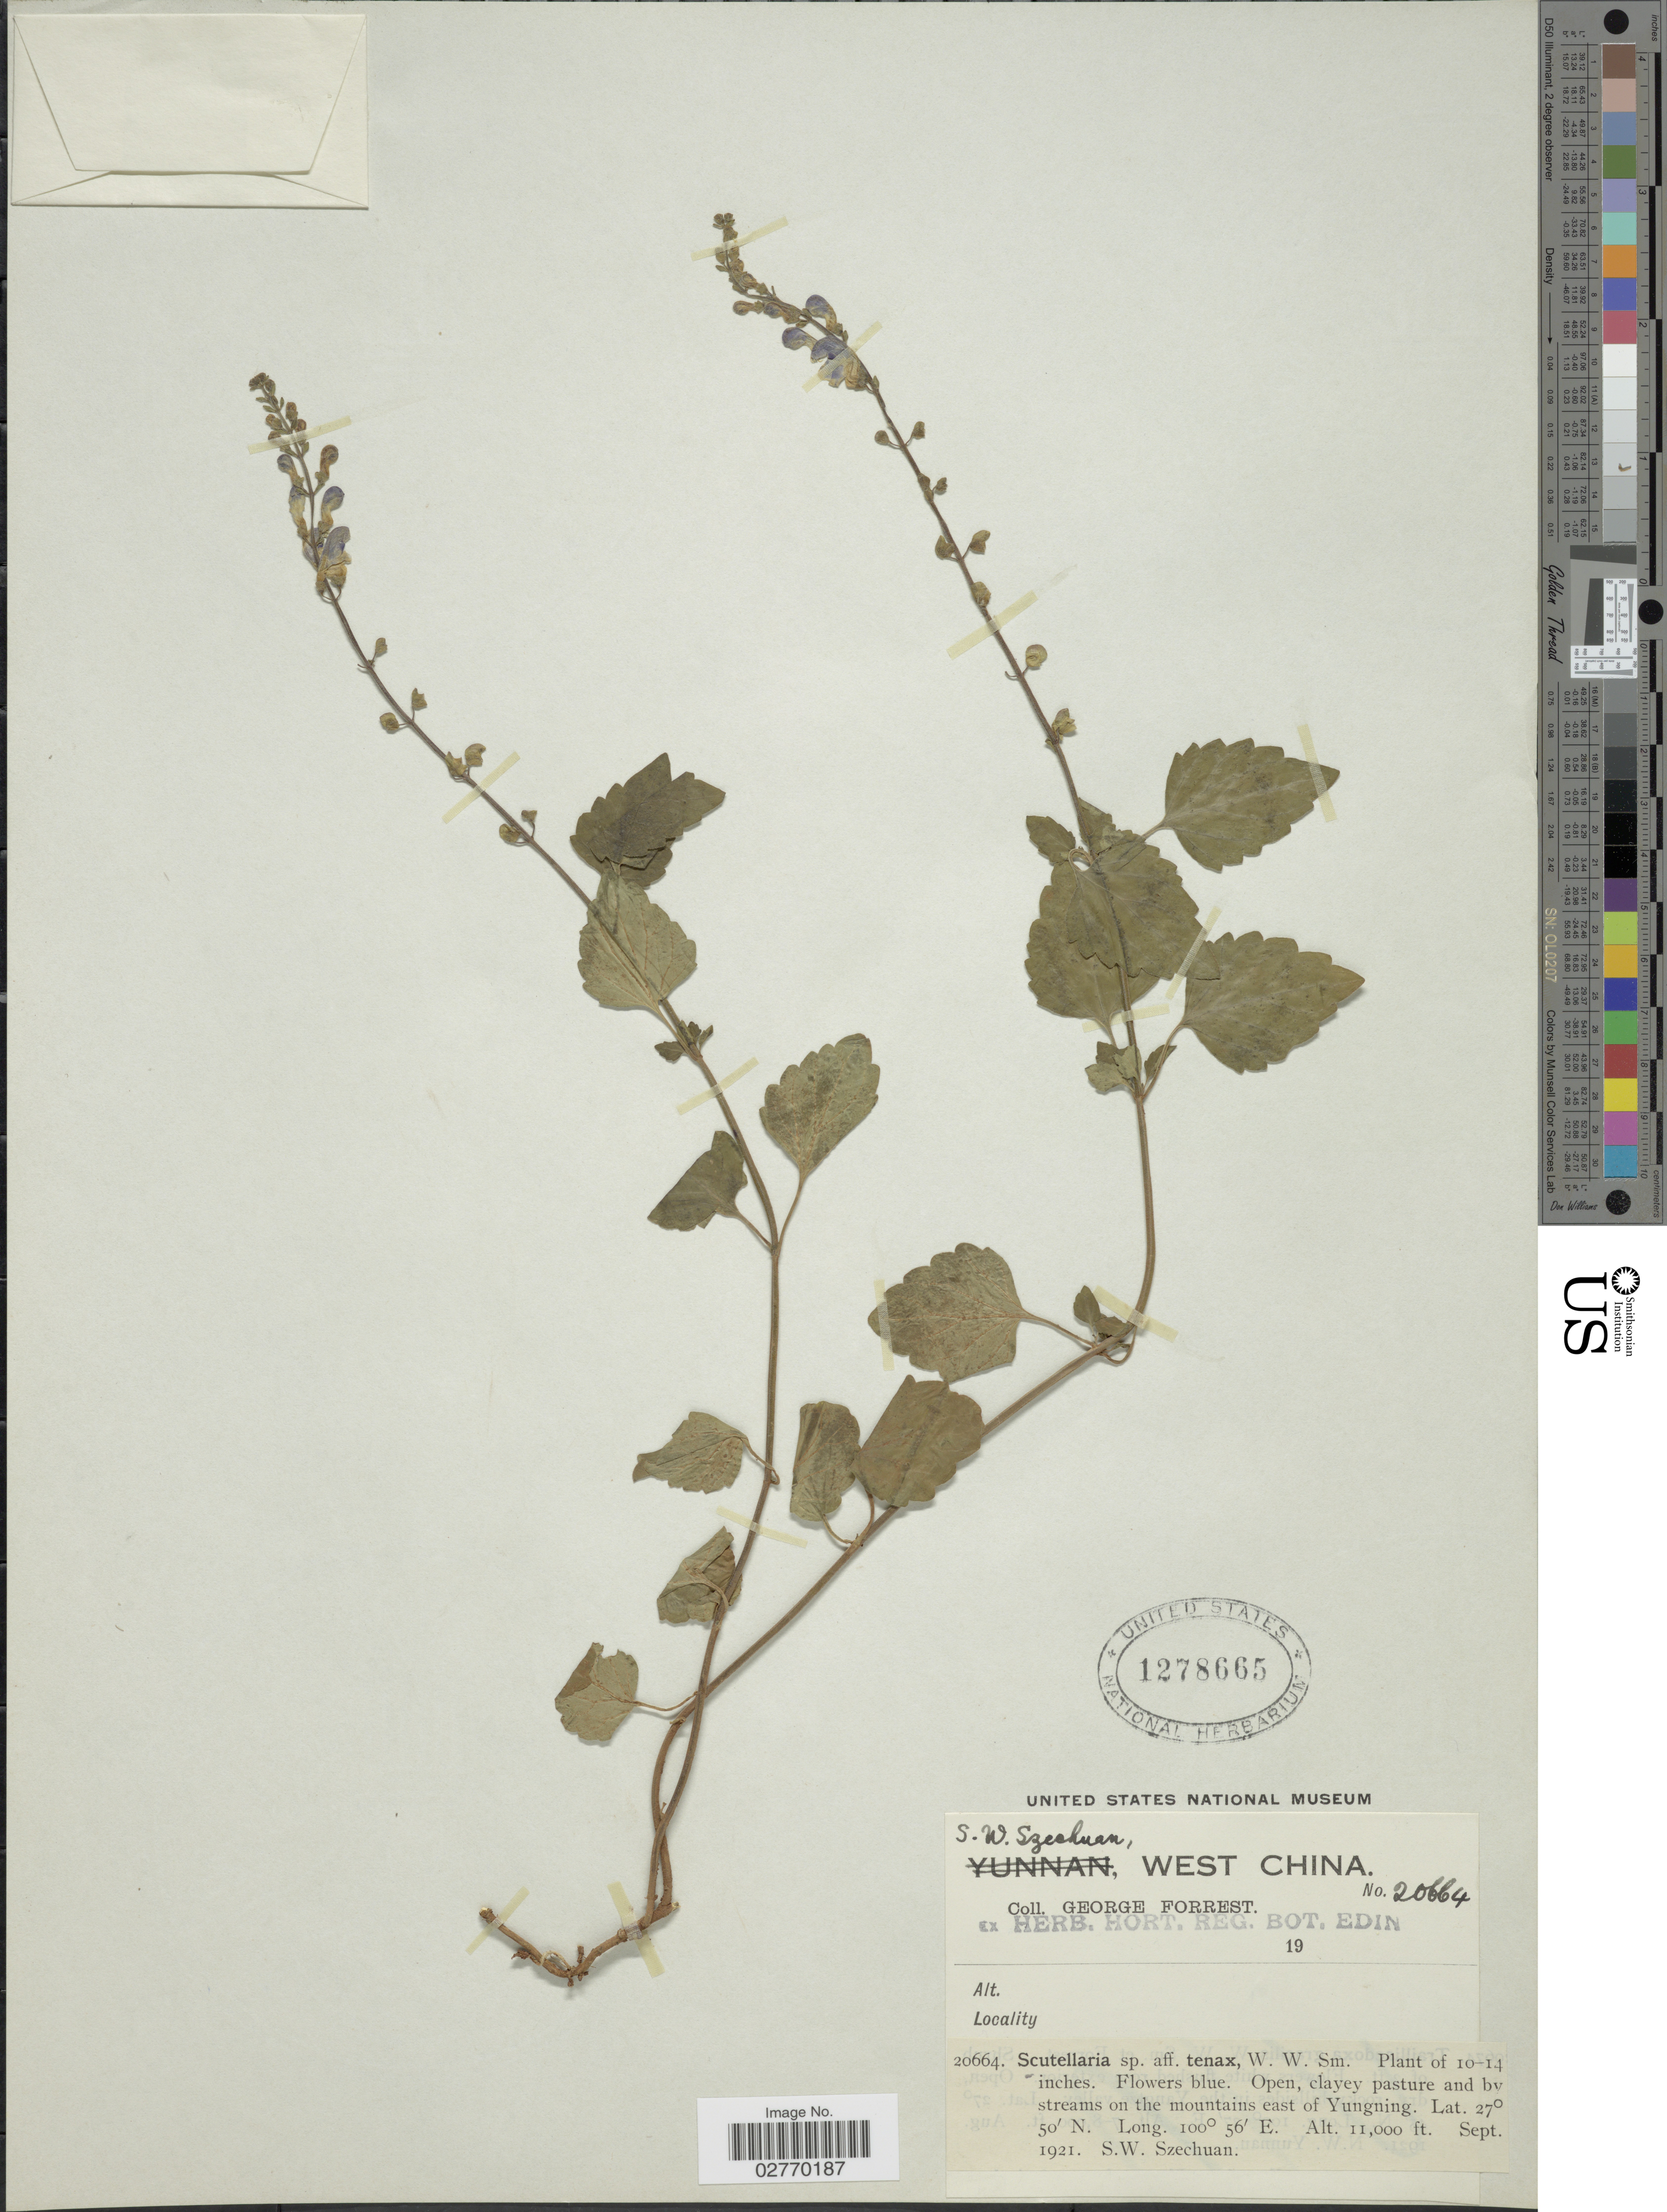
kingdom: Plantae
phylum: Tracheophyta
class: Magnoliopsida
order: Lamiales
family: Lamiaceae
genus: Scutellaria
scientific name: Scutellaria tenax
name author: W.W. Sm.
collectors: G. Forrest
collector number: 20664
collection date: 1921-09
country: China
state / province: Sichuan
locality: Open, clayey pasture and by streams on the mountains east of Yungning. S.W. Szechuan.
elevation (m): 3353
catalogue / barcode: US 1278665